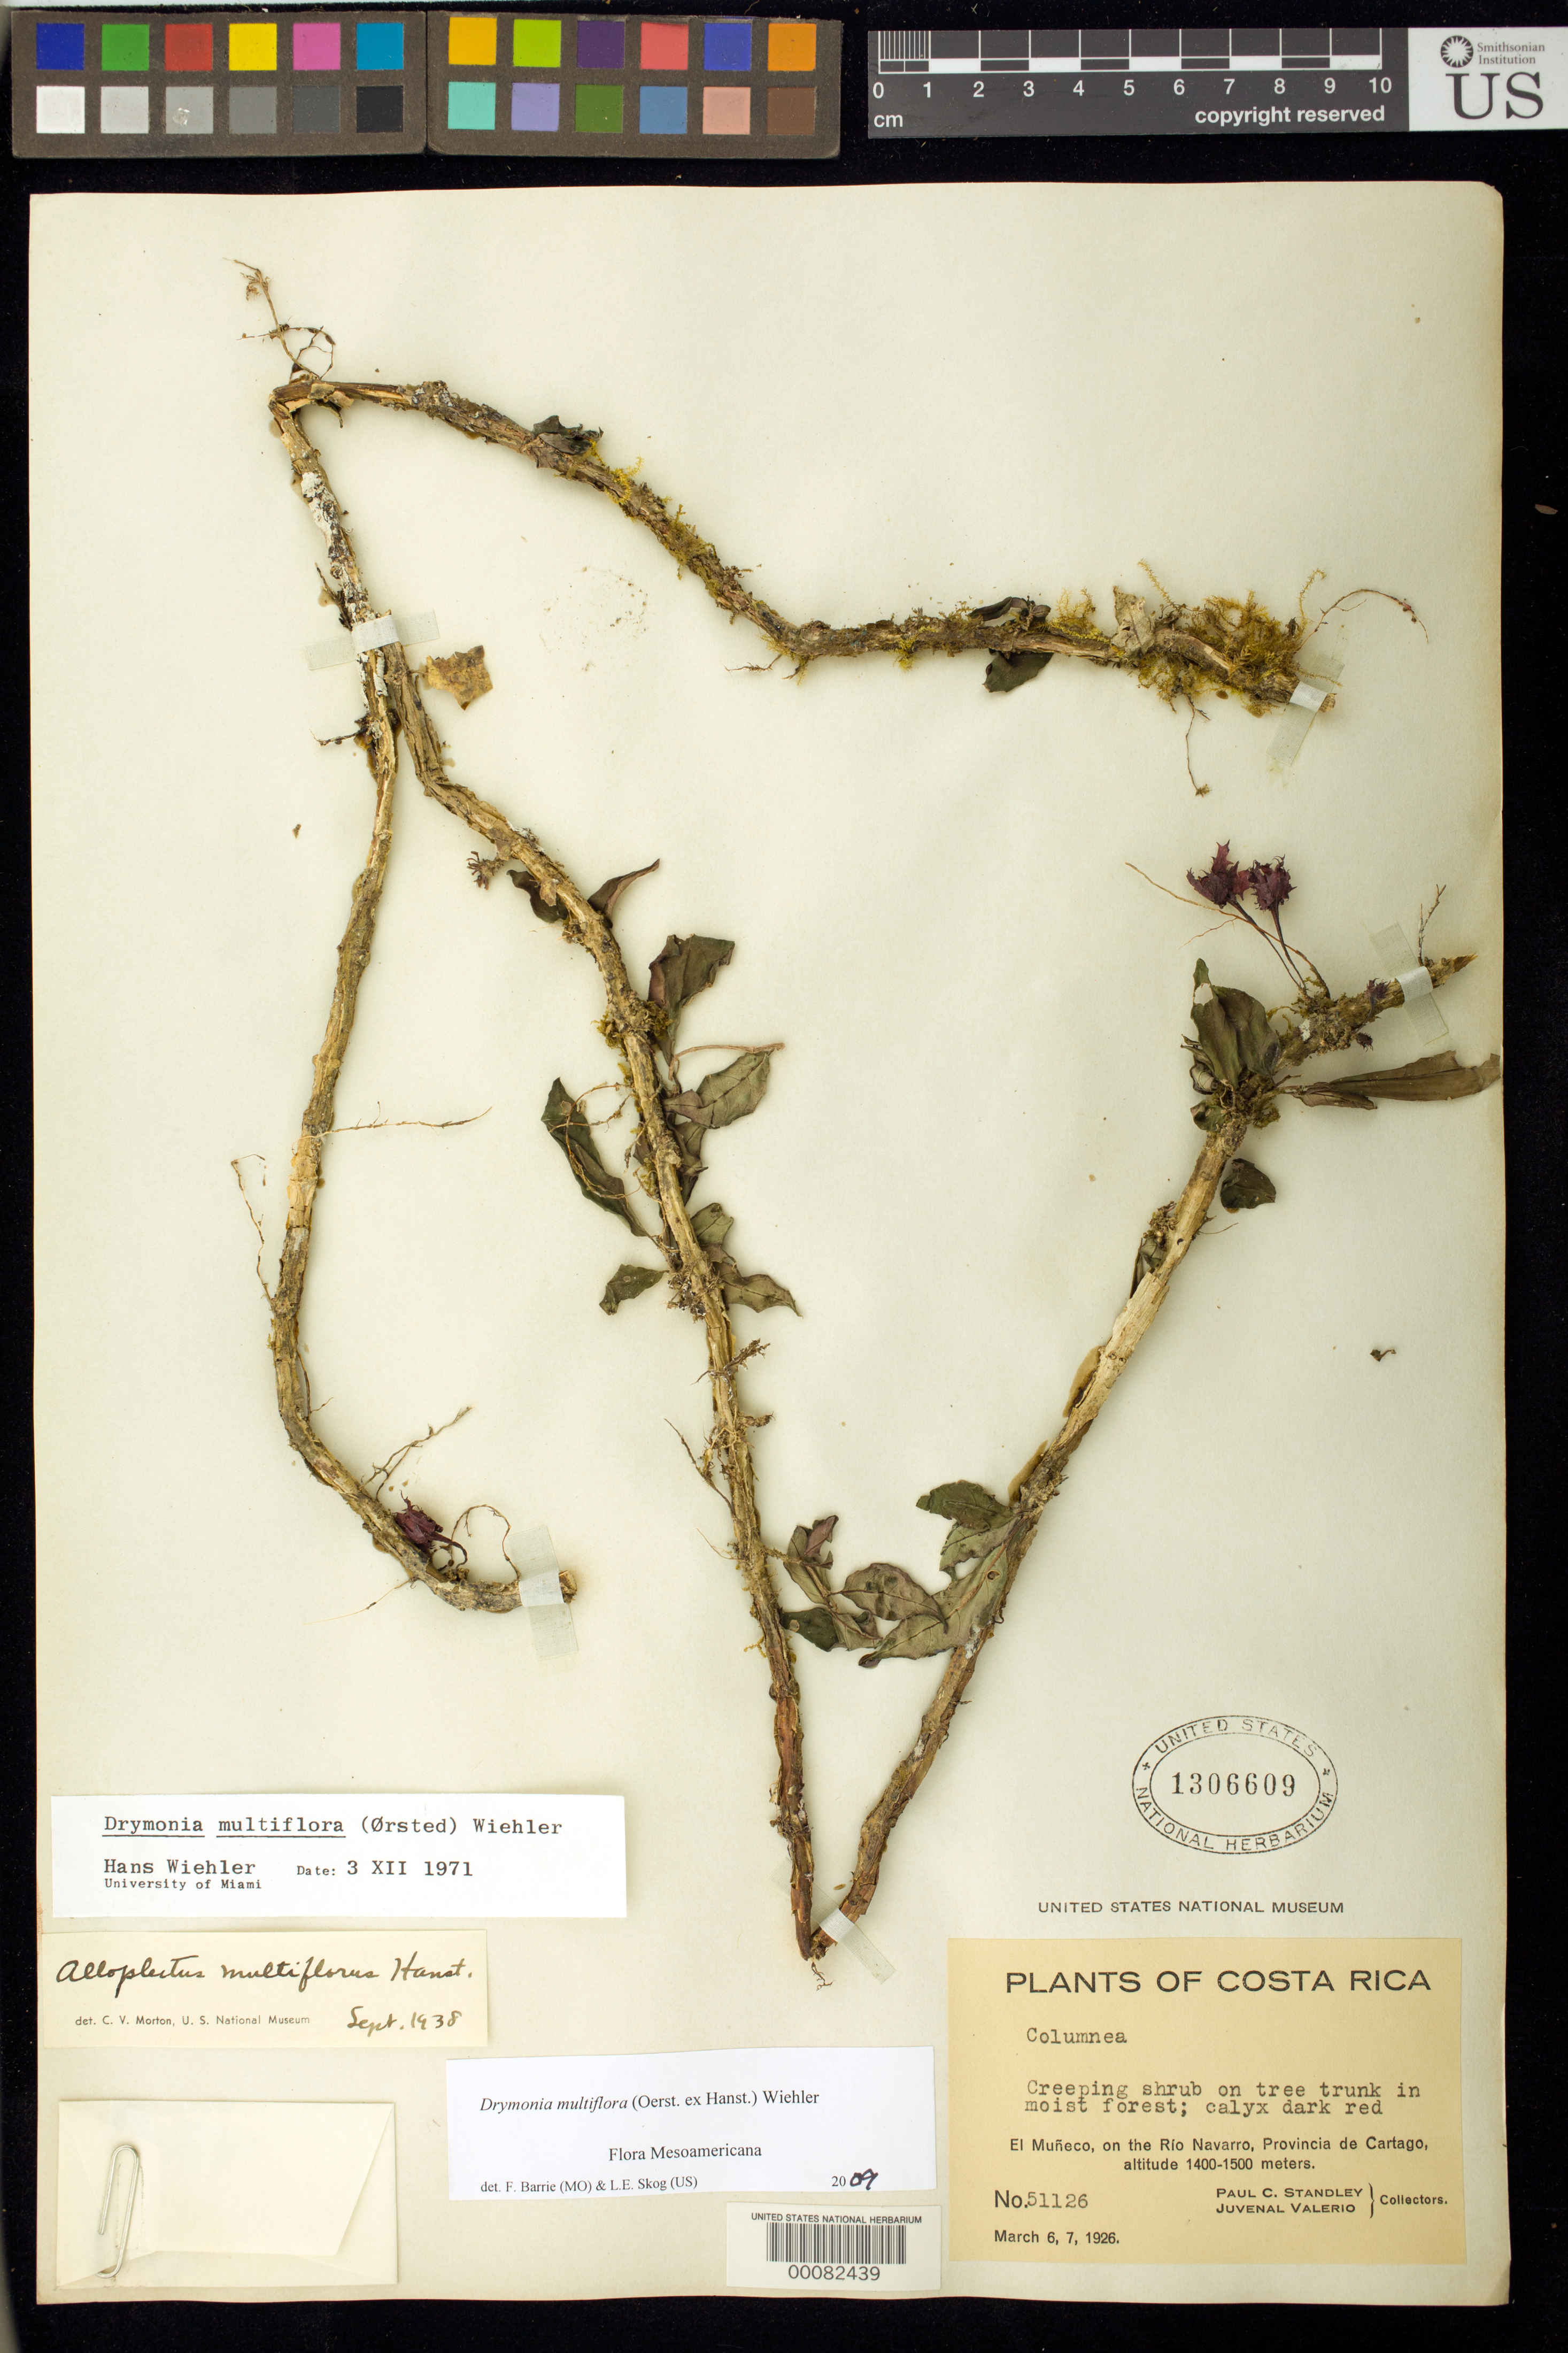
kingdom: Plantae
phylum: Tracheophyta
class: Magnoliopsida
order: Lamiales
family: Gesneriaceae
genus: Drymonia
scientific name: Drymonia multiflora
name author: (Oerst. ex Hanst.) Wiehler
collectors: P. C. Standley & J. Valerio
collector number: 51126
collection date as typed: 6-7 Mar 1926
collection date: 1926-03-06/1926-03-07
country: Costa Rica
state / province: Cartago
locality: El Muneco, on the Rio Navarro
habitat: in moist forest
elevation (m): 1400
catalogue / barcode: US 1306609